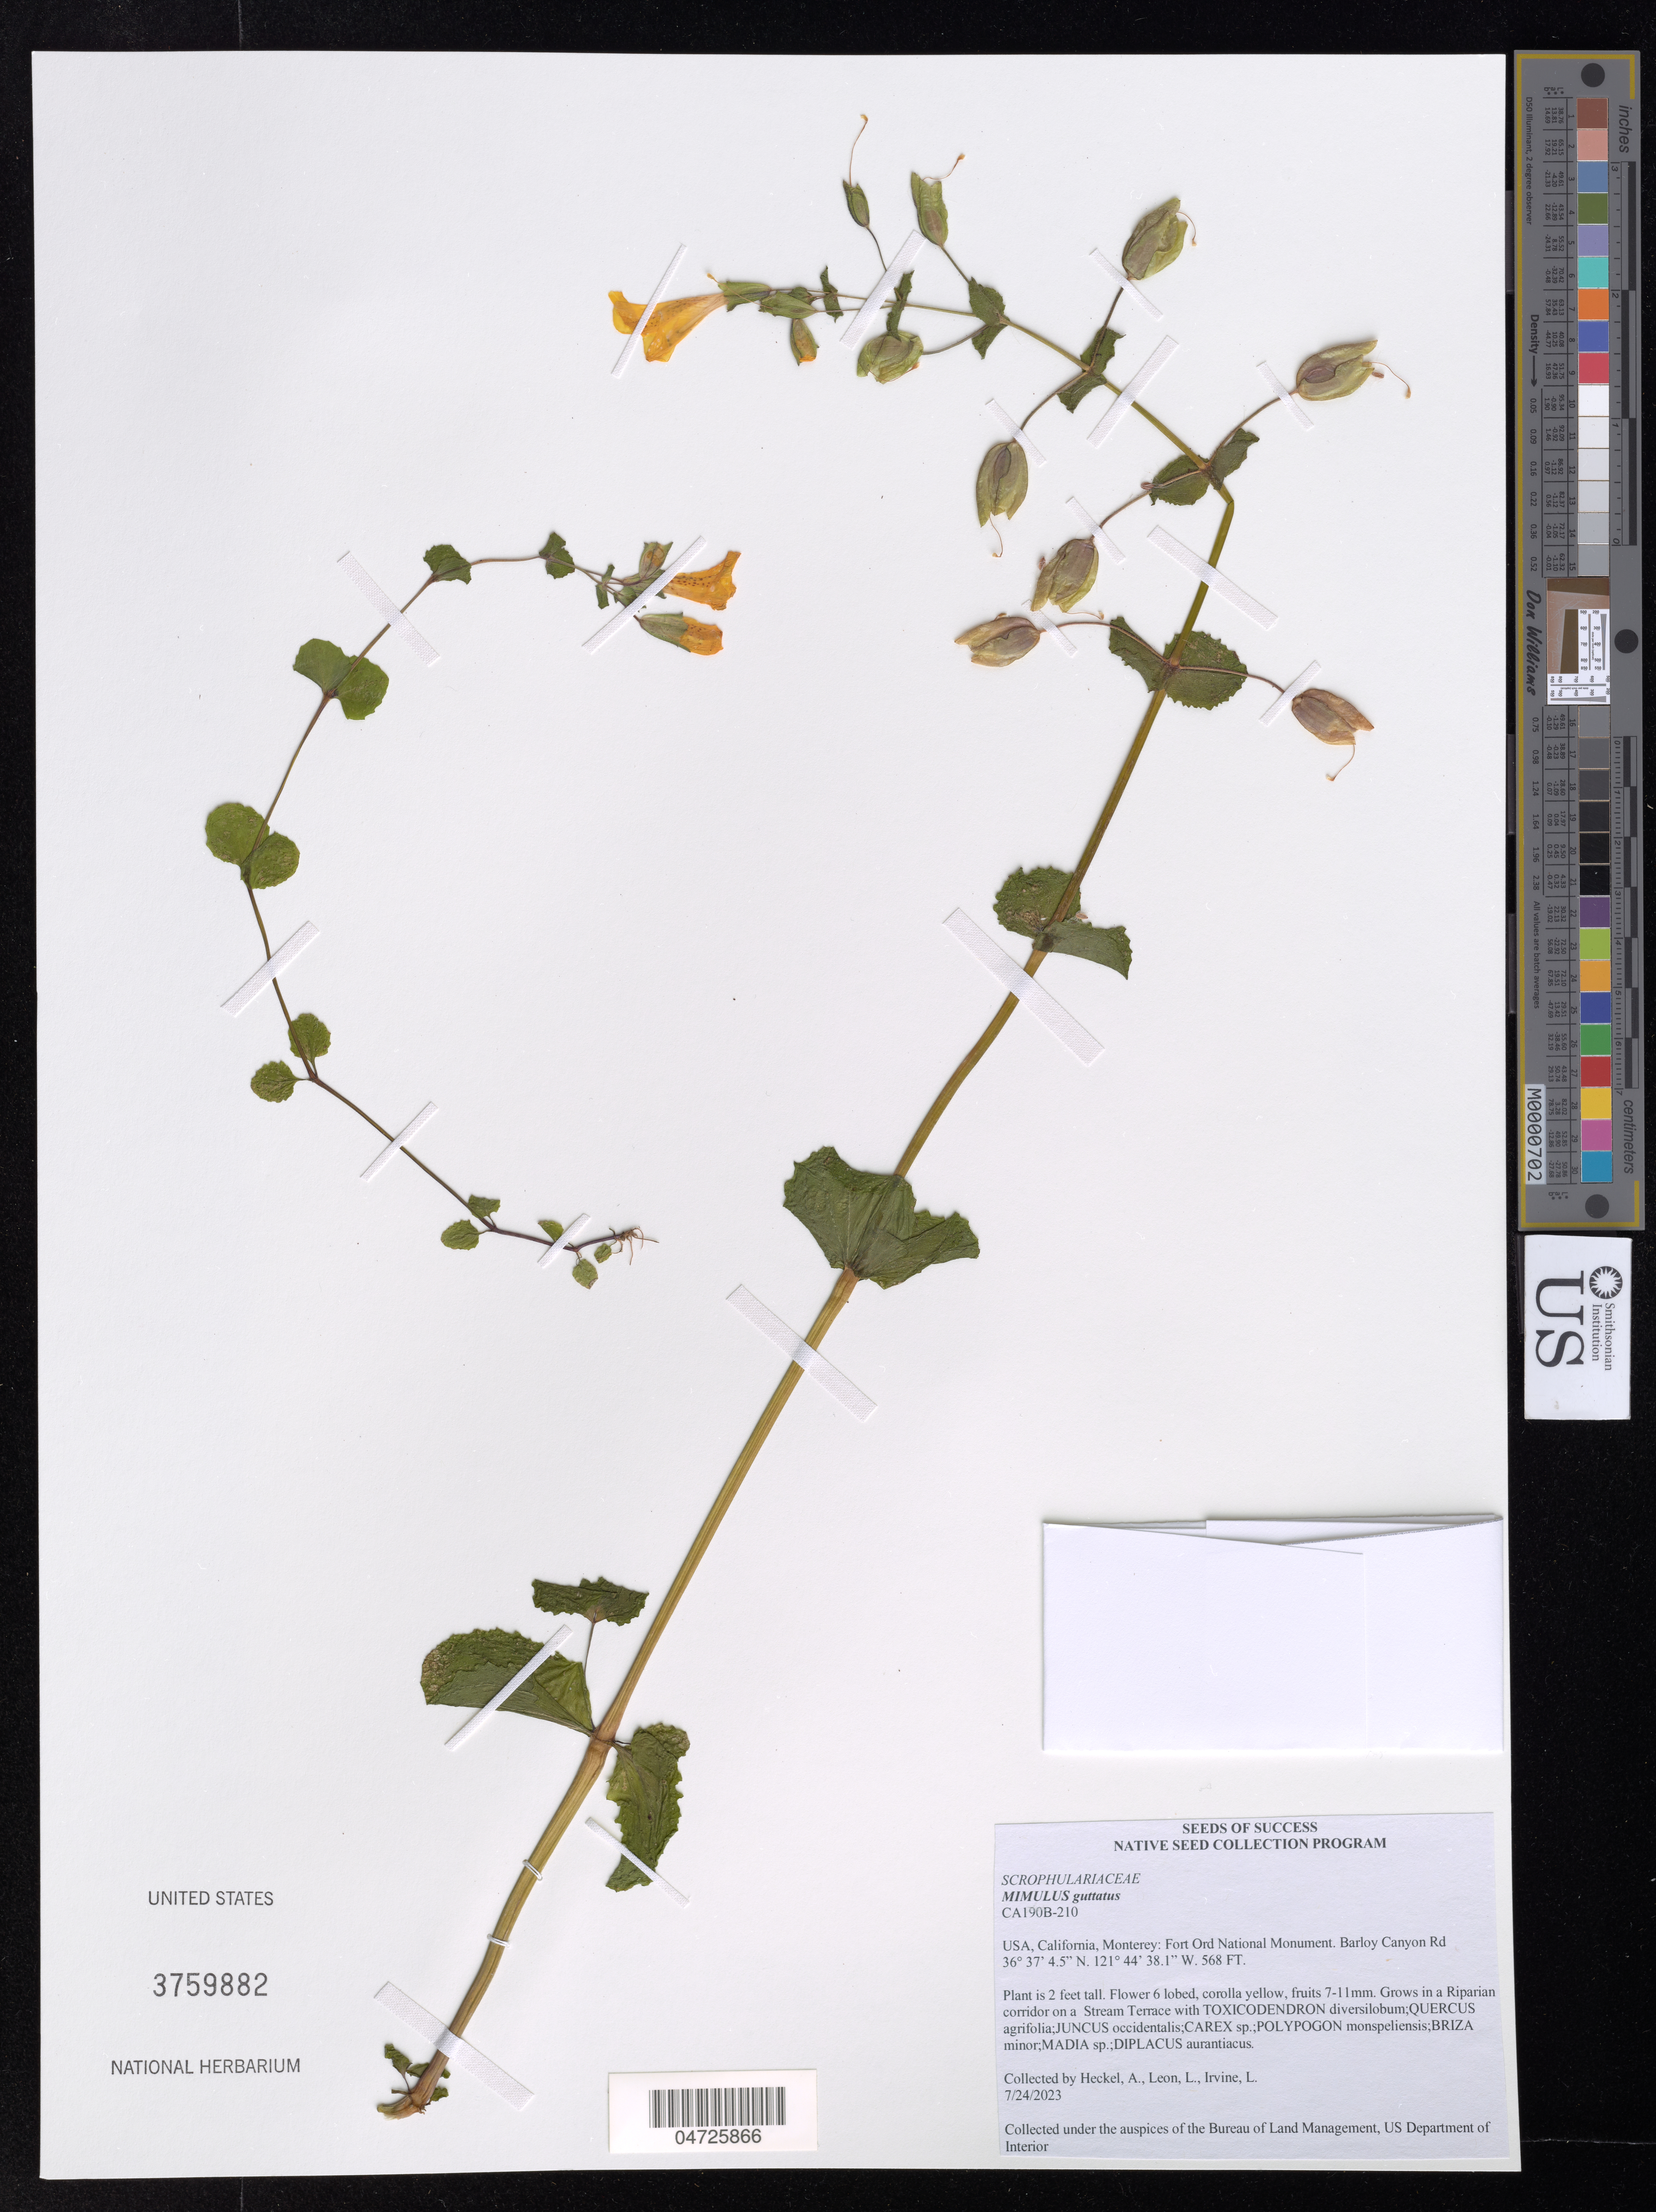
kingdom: Plantae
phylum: Tracheophyta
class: Magnoliopsida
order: Lamiales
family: Phrymaceae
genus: Mimulus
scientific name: Mimulus guttatus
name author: DC.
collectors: Heckel, L. Leon & L. Irvine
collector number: CA160B-210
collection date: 2023-07-24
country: United States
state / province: California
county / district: Monterey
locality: Monterey: Fort Ord National Monument. Barloy Canyon Rd.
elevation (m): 173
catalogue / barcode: US 3759882